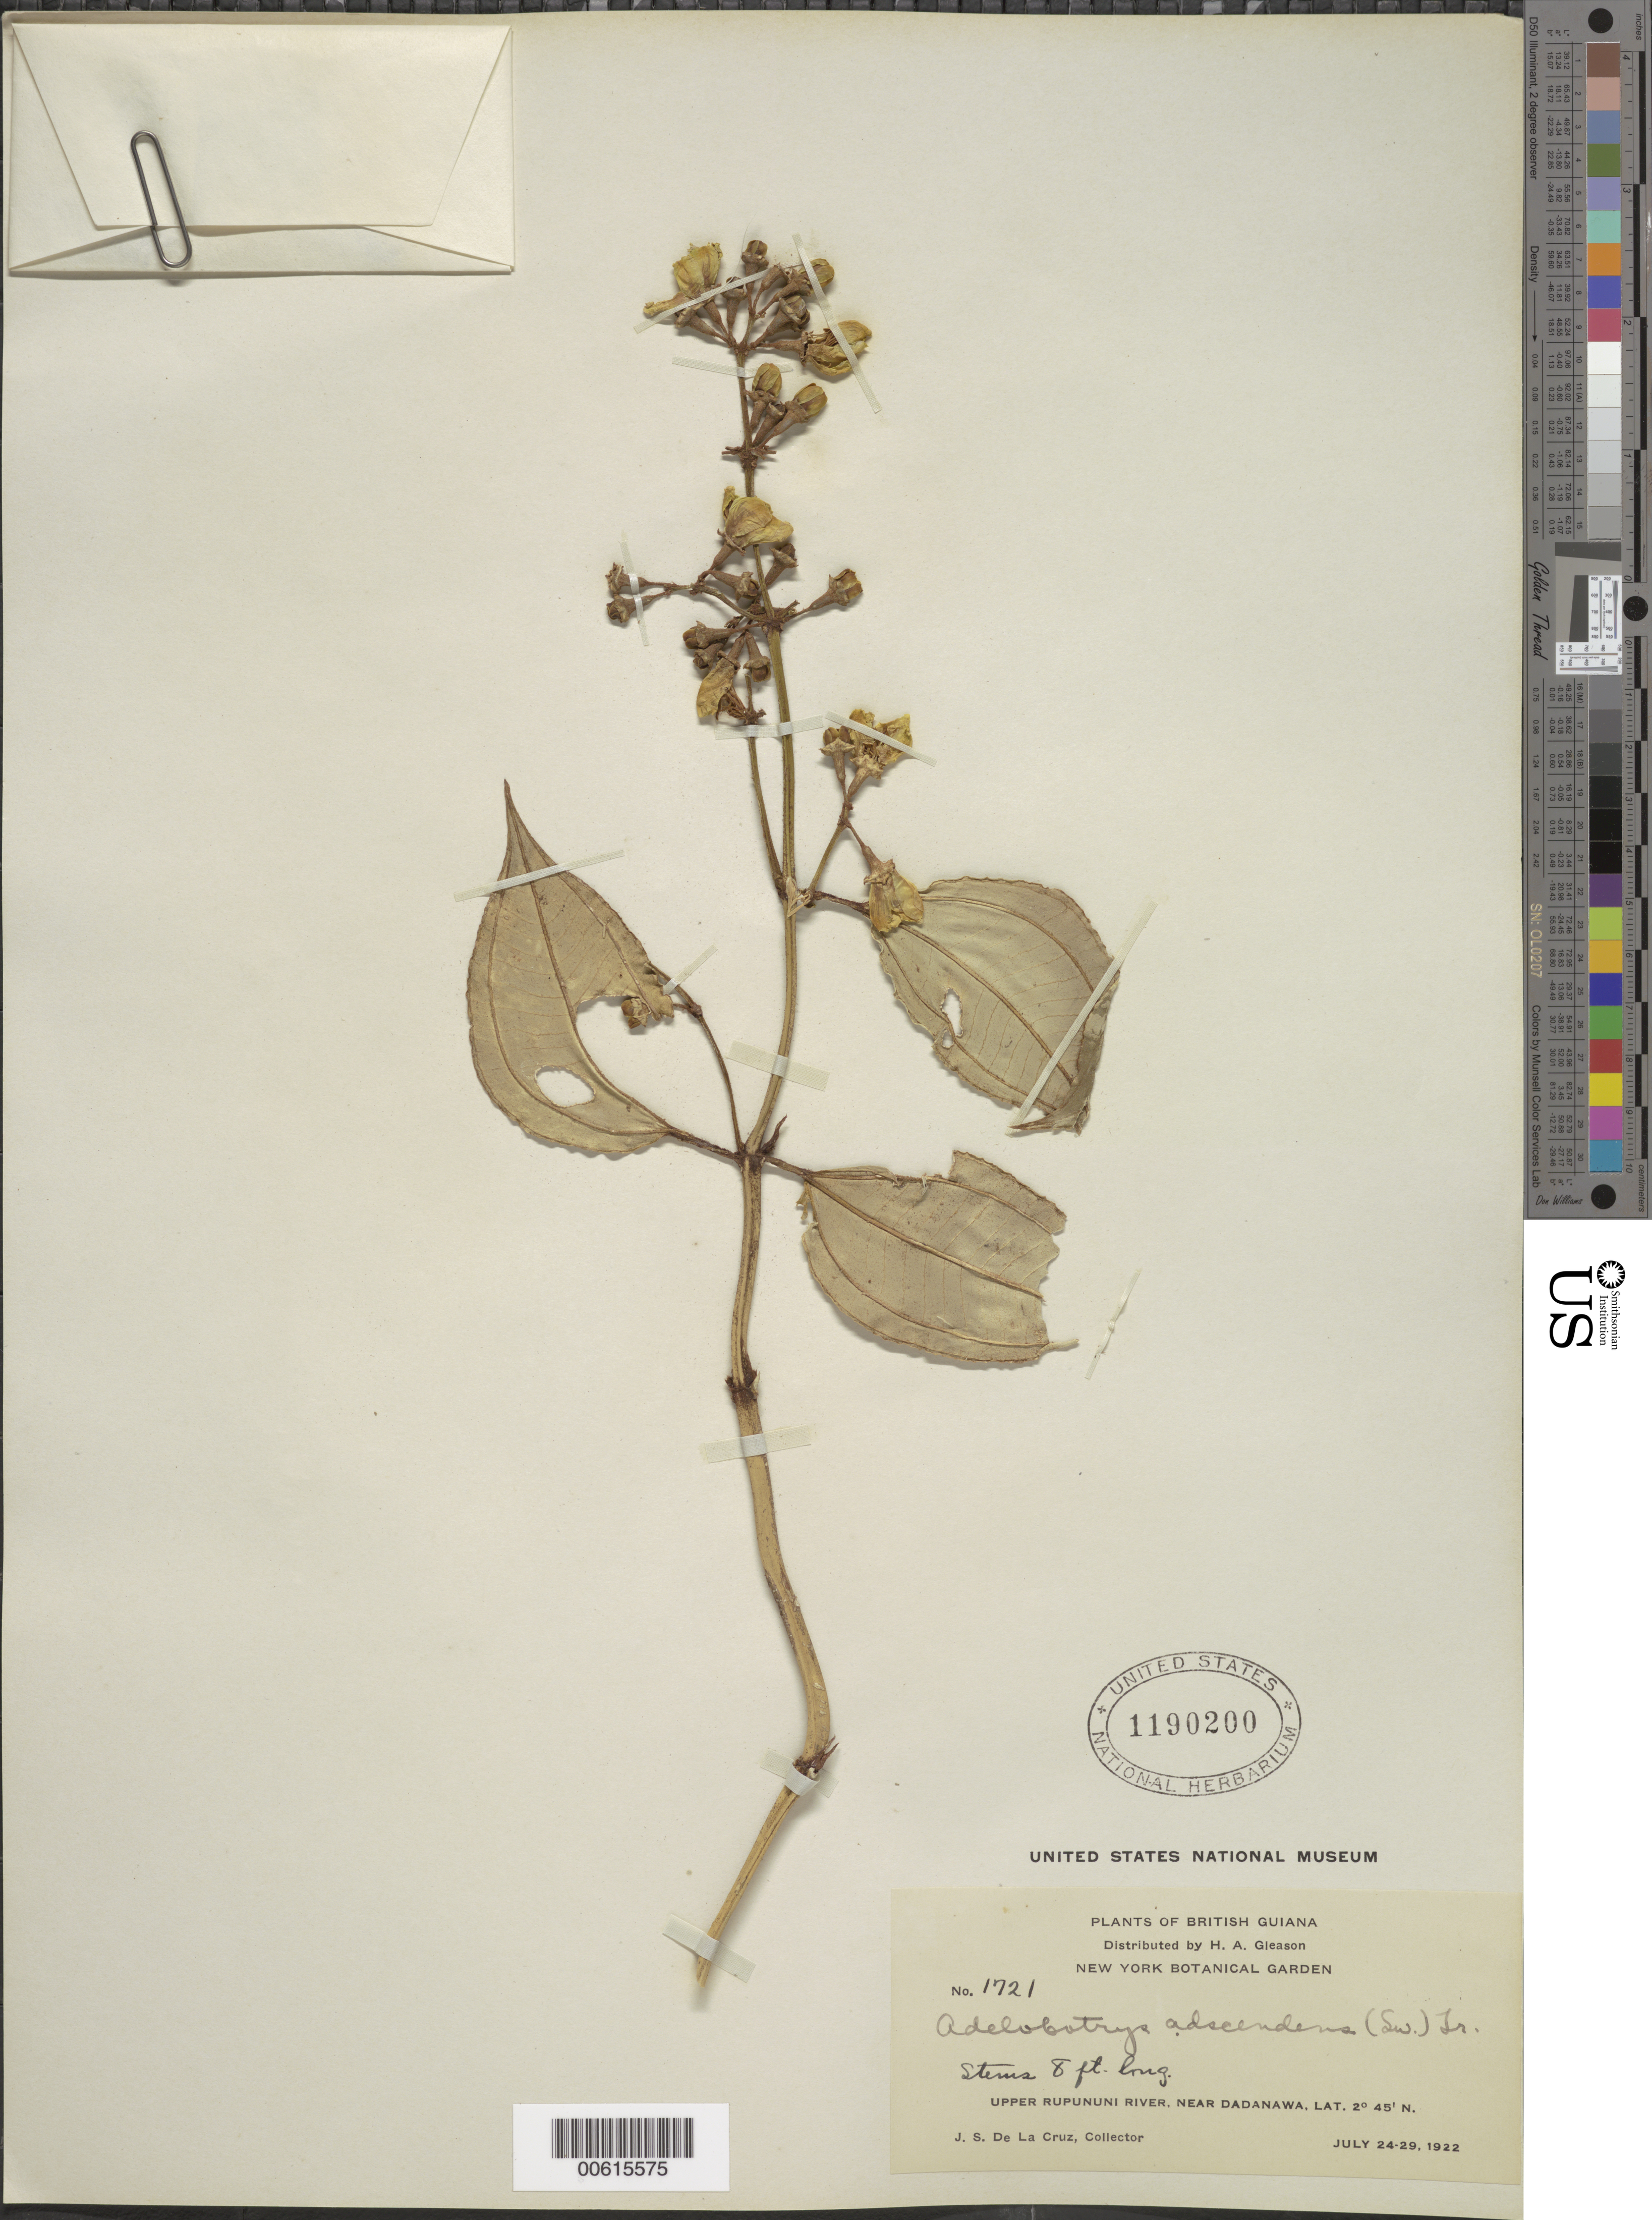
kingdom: Plantae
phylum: Tracheophyta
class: Magnoliopsida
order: Myrtales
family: Melastomataceae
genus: Adelobotrys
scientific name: Adelobotrys adscendens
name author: (Sw.) Triana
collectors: J. S. de la Cruz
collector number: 1721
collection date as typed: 24-Jul-22 to 29-Jul-22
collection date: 1922-07-24/1922-07-29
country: Guyana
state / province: U. Takutu-U. Essequibo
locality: Dadanawa, near, upper Rupununi R.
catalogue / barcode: US 1190200